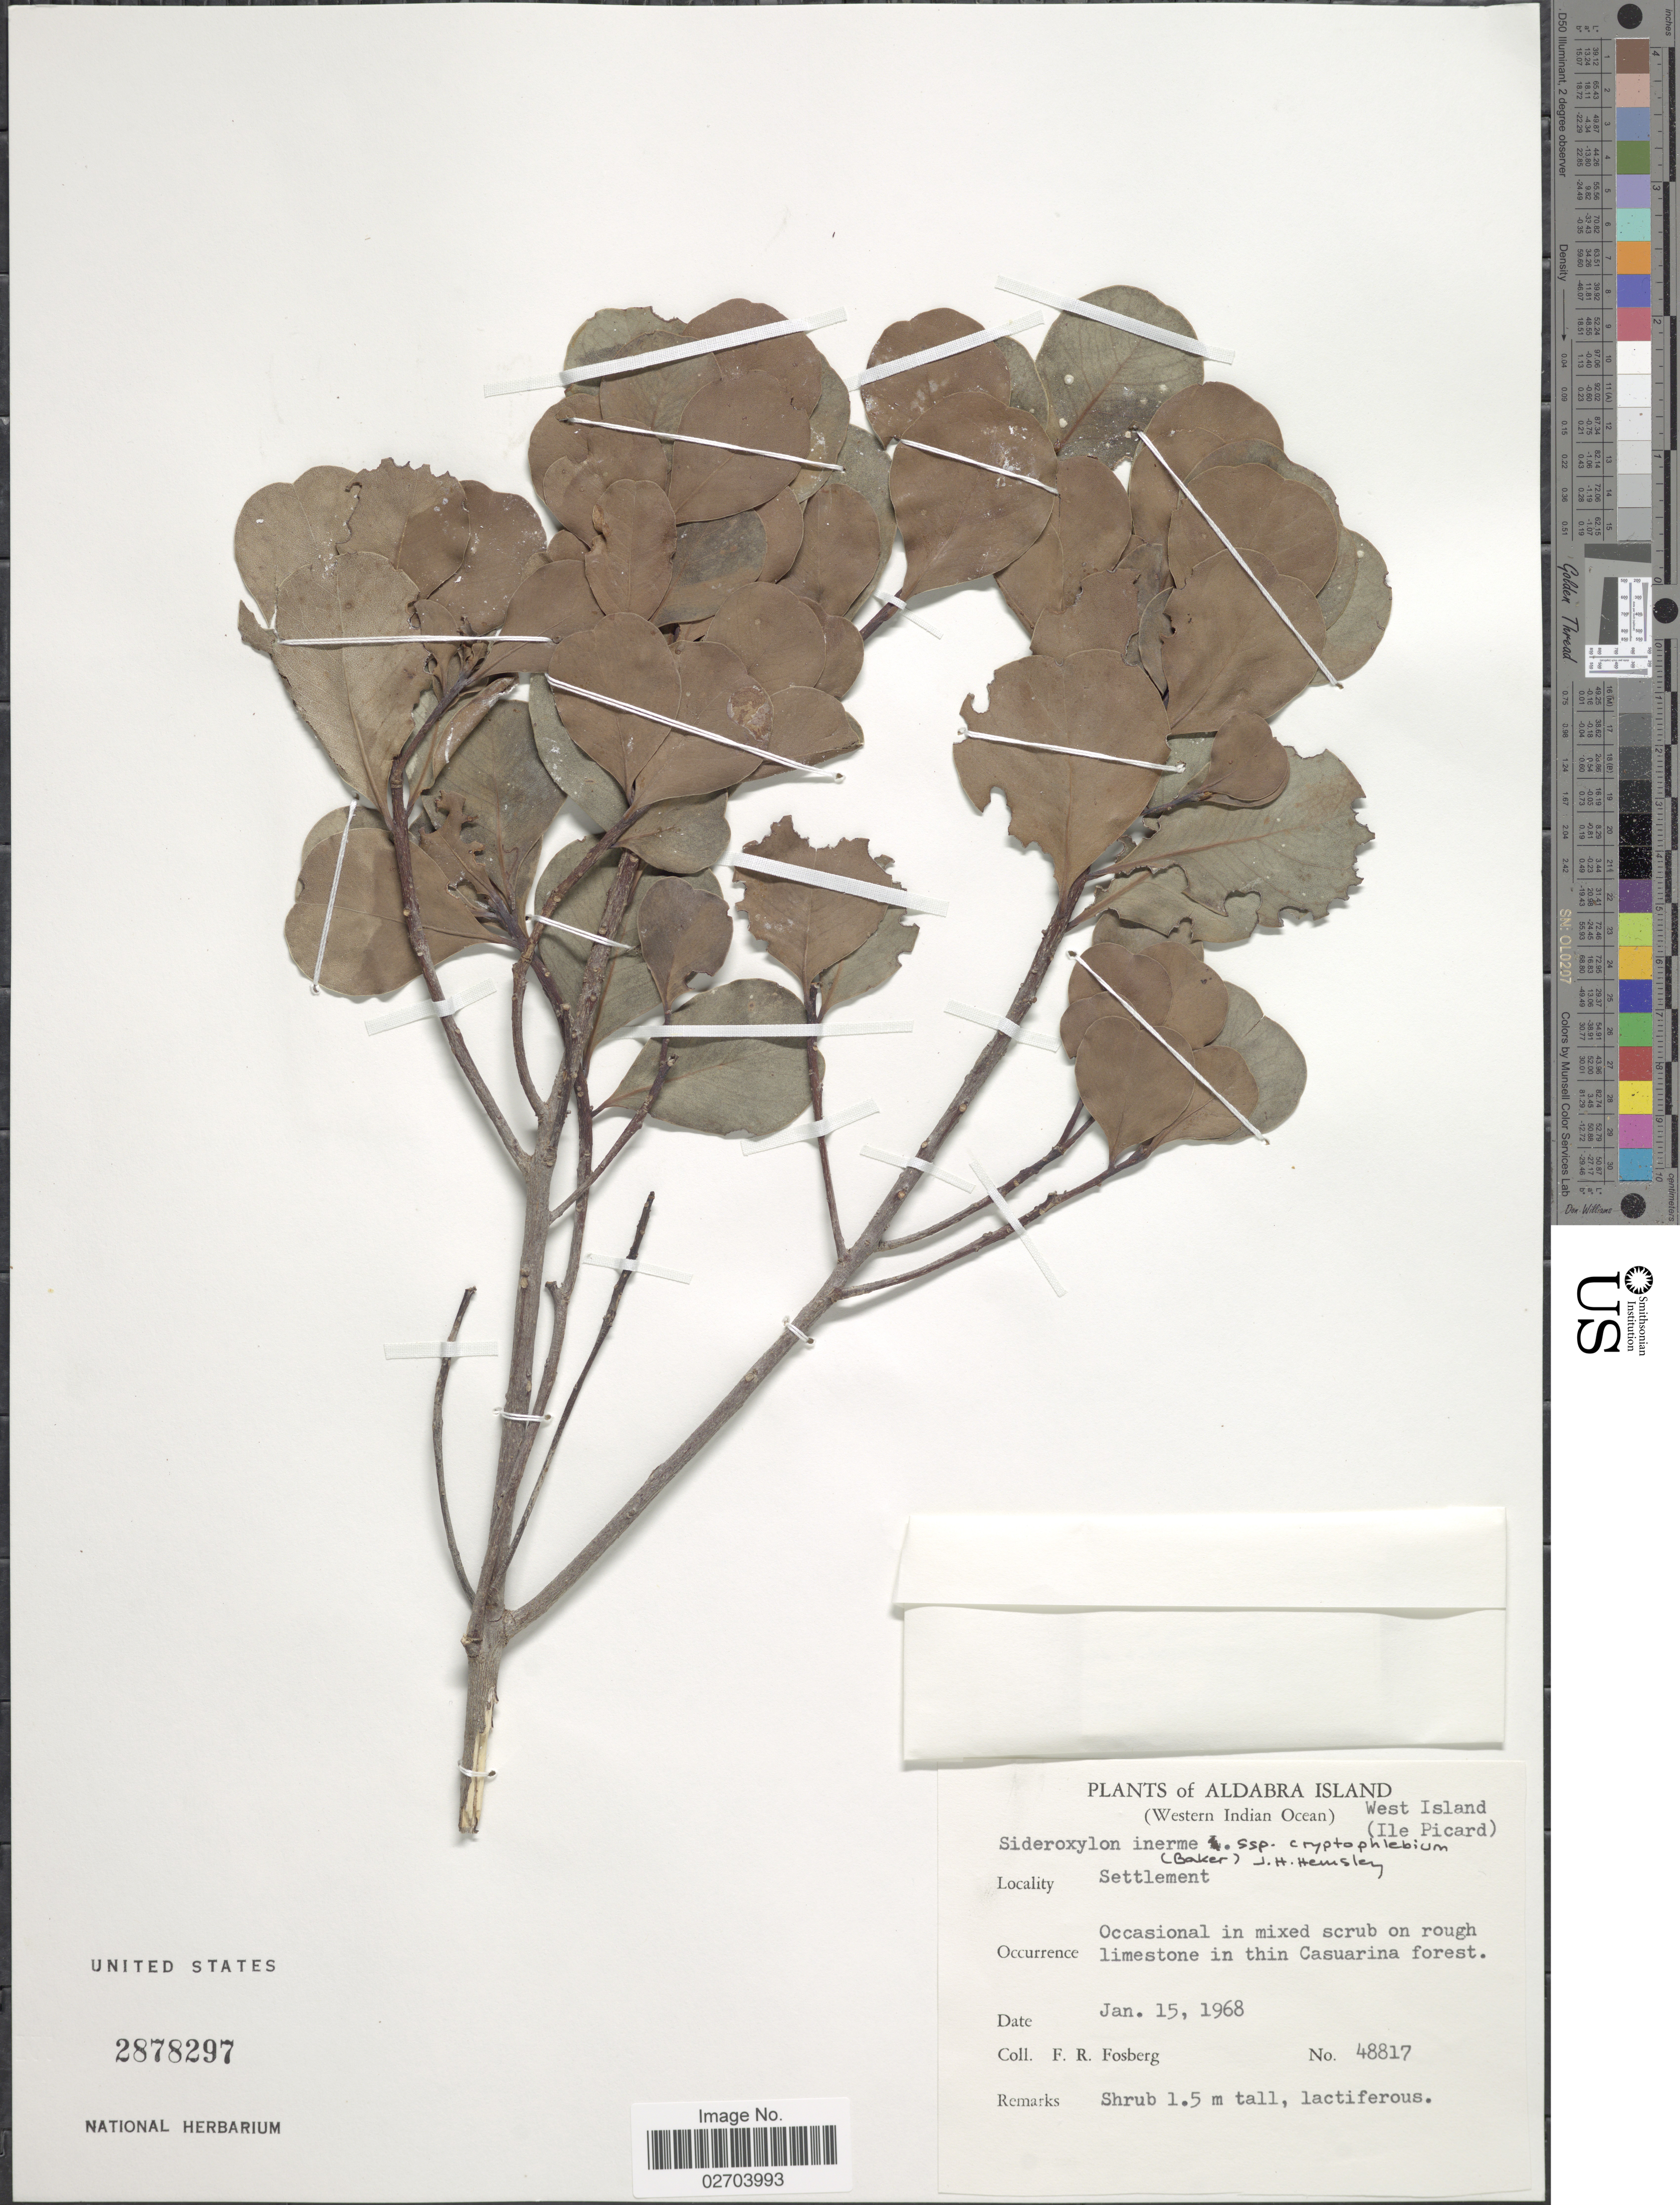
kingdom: Plantae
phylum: Tracheophyta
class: Magnoliopsida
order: Ericales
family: Sapotaceae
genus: Sideroxylon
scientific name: Sideroxylon inerme subsp. cryptophlebium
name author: (Baker) J.H. Hemsl.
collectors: F. R. Fosberg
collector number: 48817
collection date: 1968-01-15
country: Seychelles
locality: Aldabra Island (Western Indian Ocean) West Island, (Ile Picard). In thin Casuarina forest. Settlement.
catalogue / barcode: US 2878297